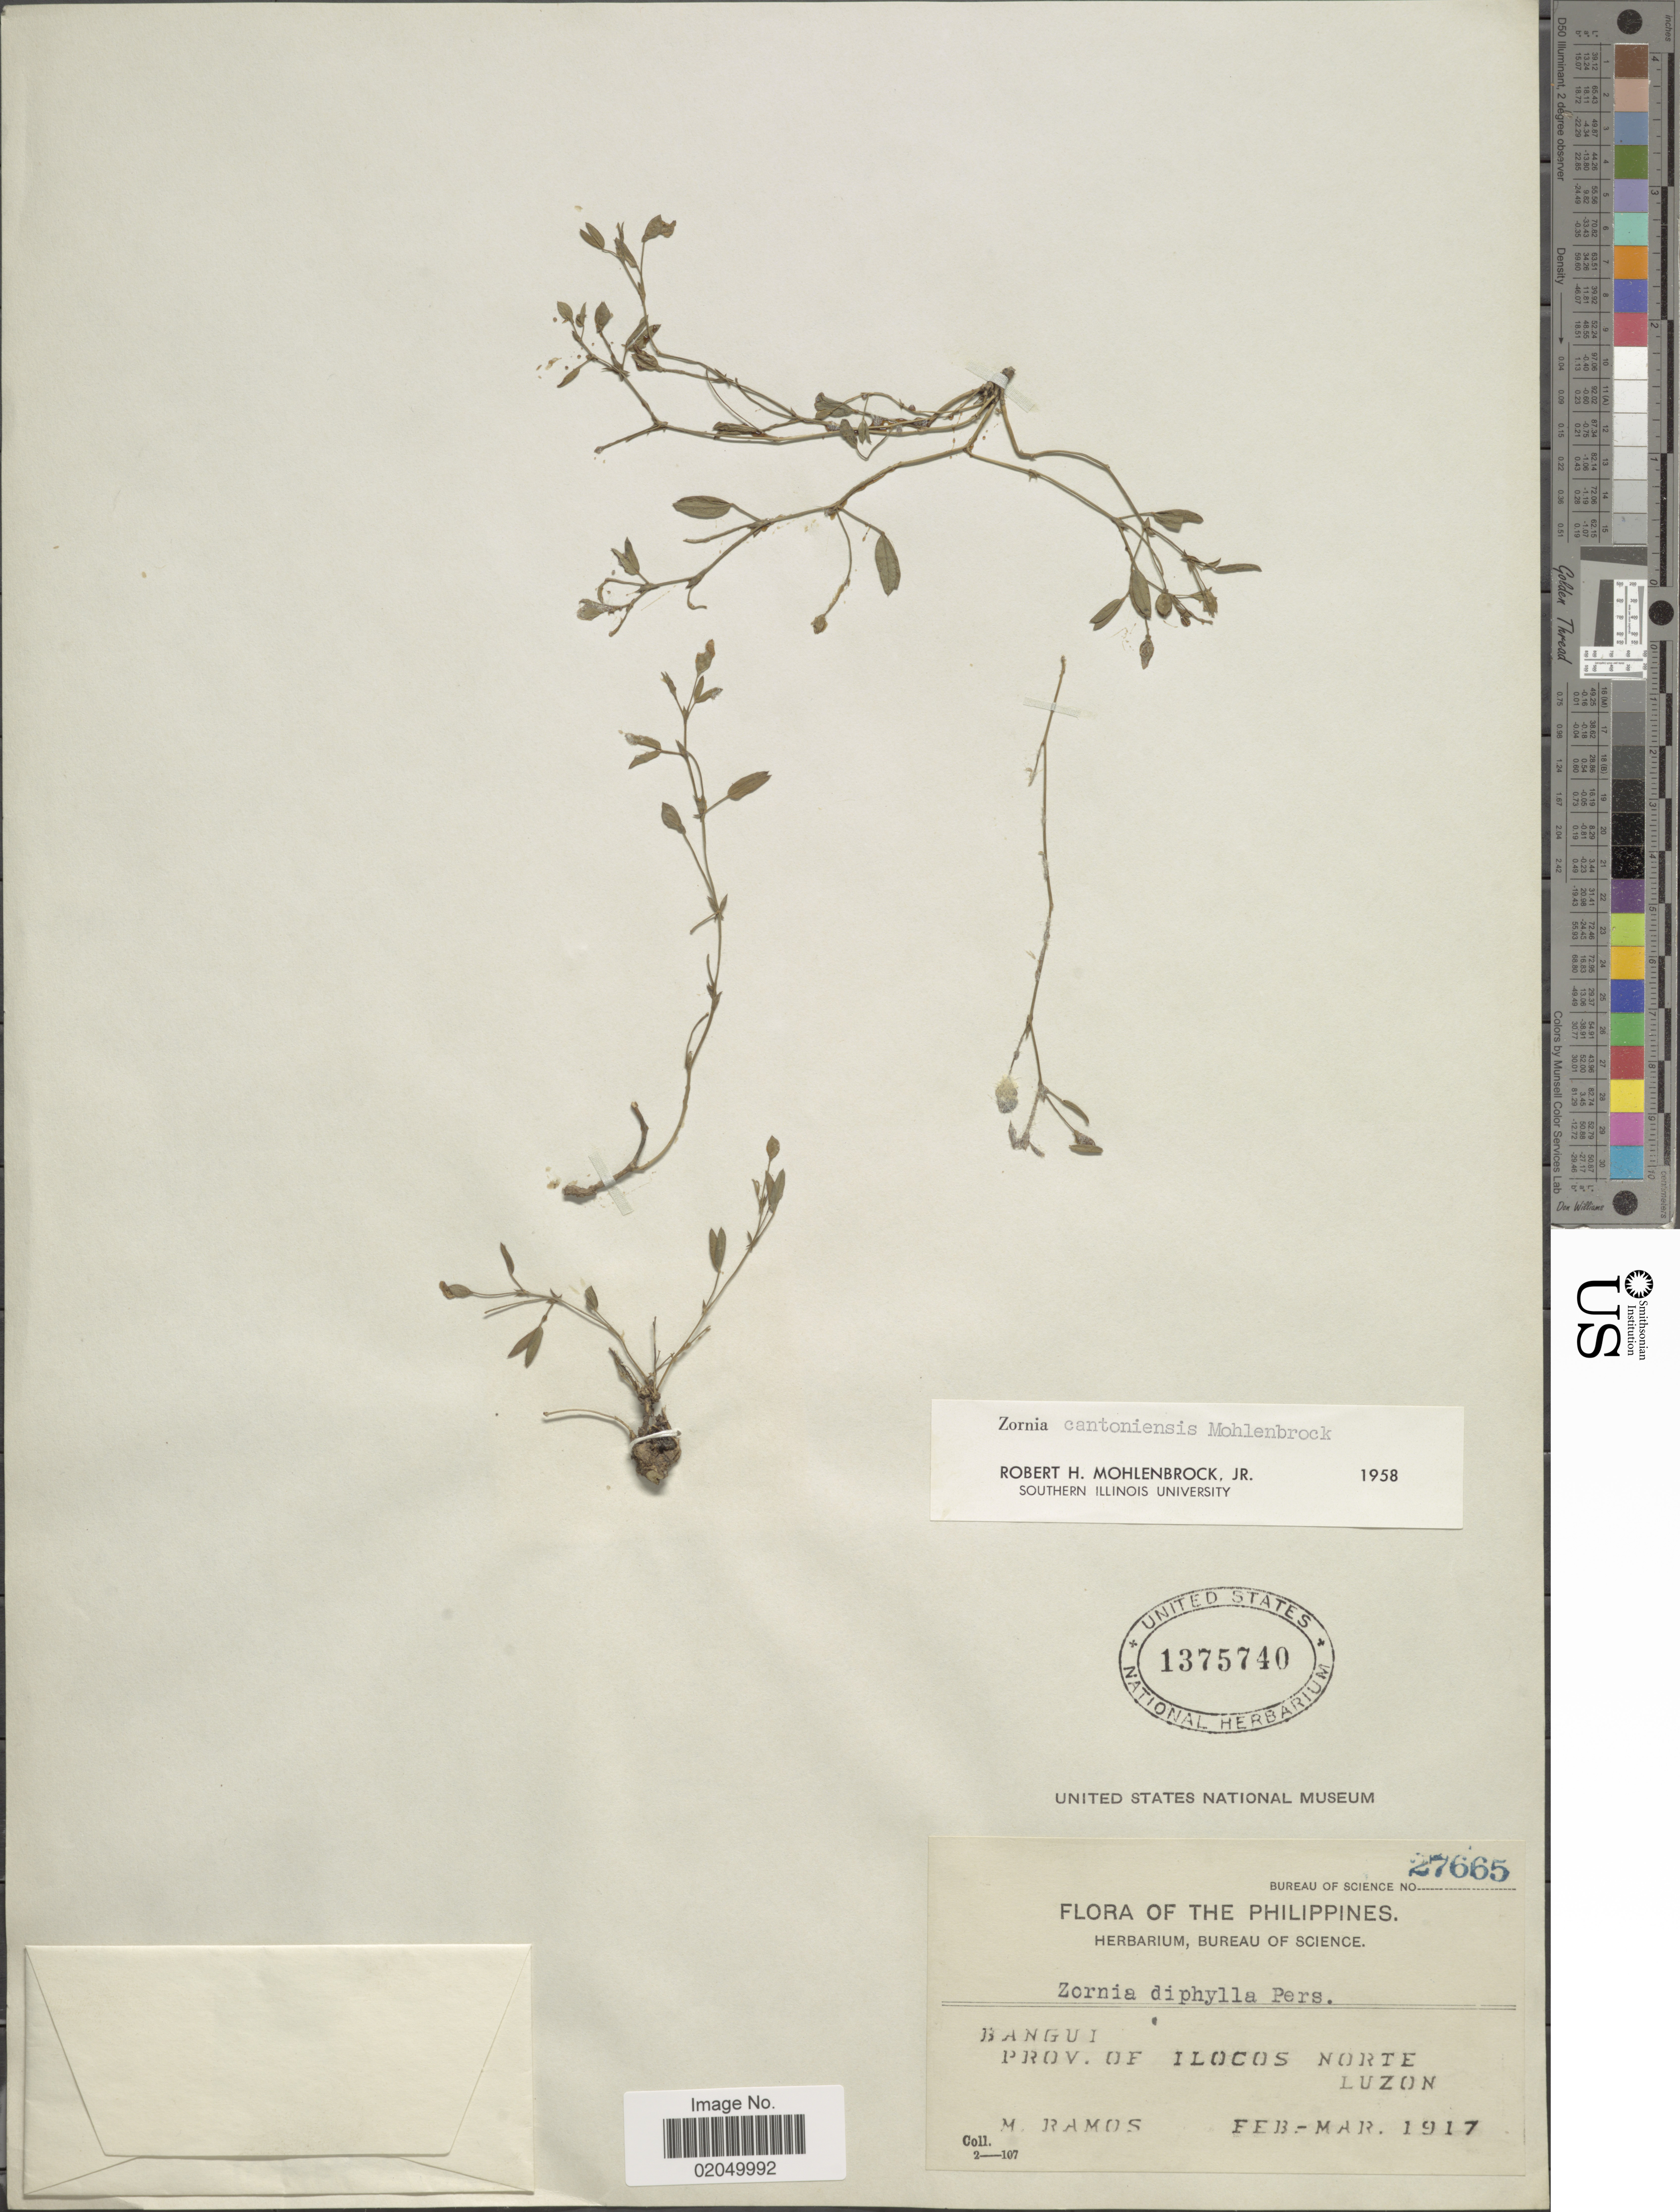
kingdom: Plantae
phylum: Tracheophyta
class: Magnoliopsida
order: Fabales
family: Fabaceae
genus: Zornia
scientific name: Zornia cantoniensis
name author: Mohlenbr.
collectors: M. Ramos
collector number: Bureau of Science 27665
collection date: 1917-02/1917-03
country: Philippines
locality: Bangui. Prov. of Ilocos Norte Luzon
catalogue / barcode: US 1375740